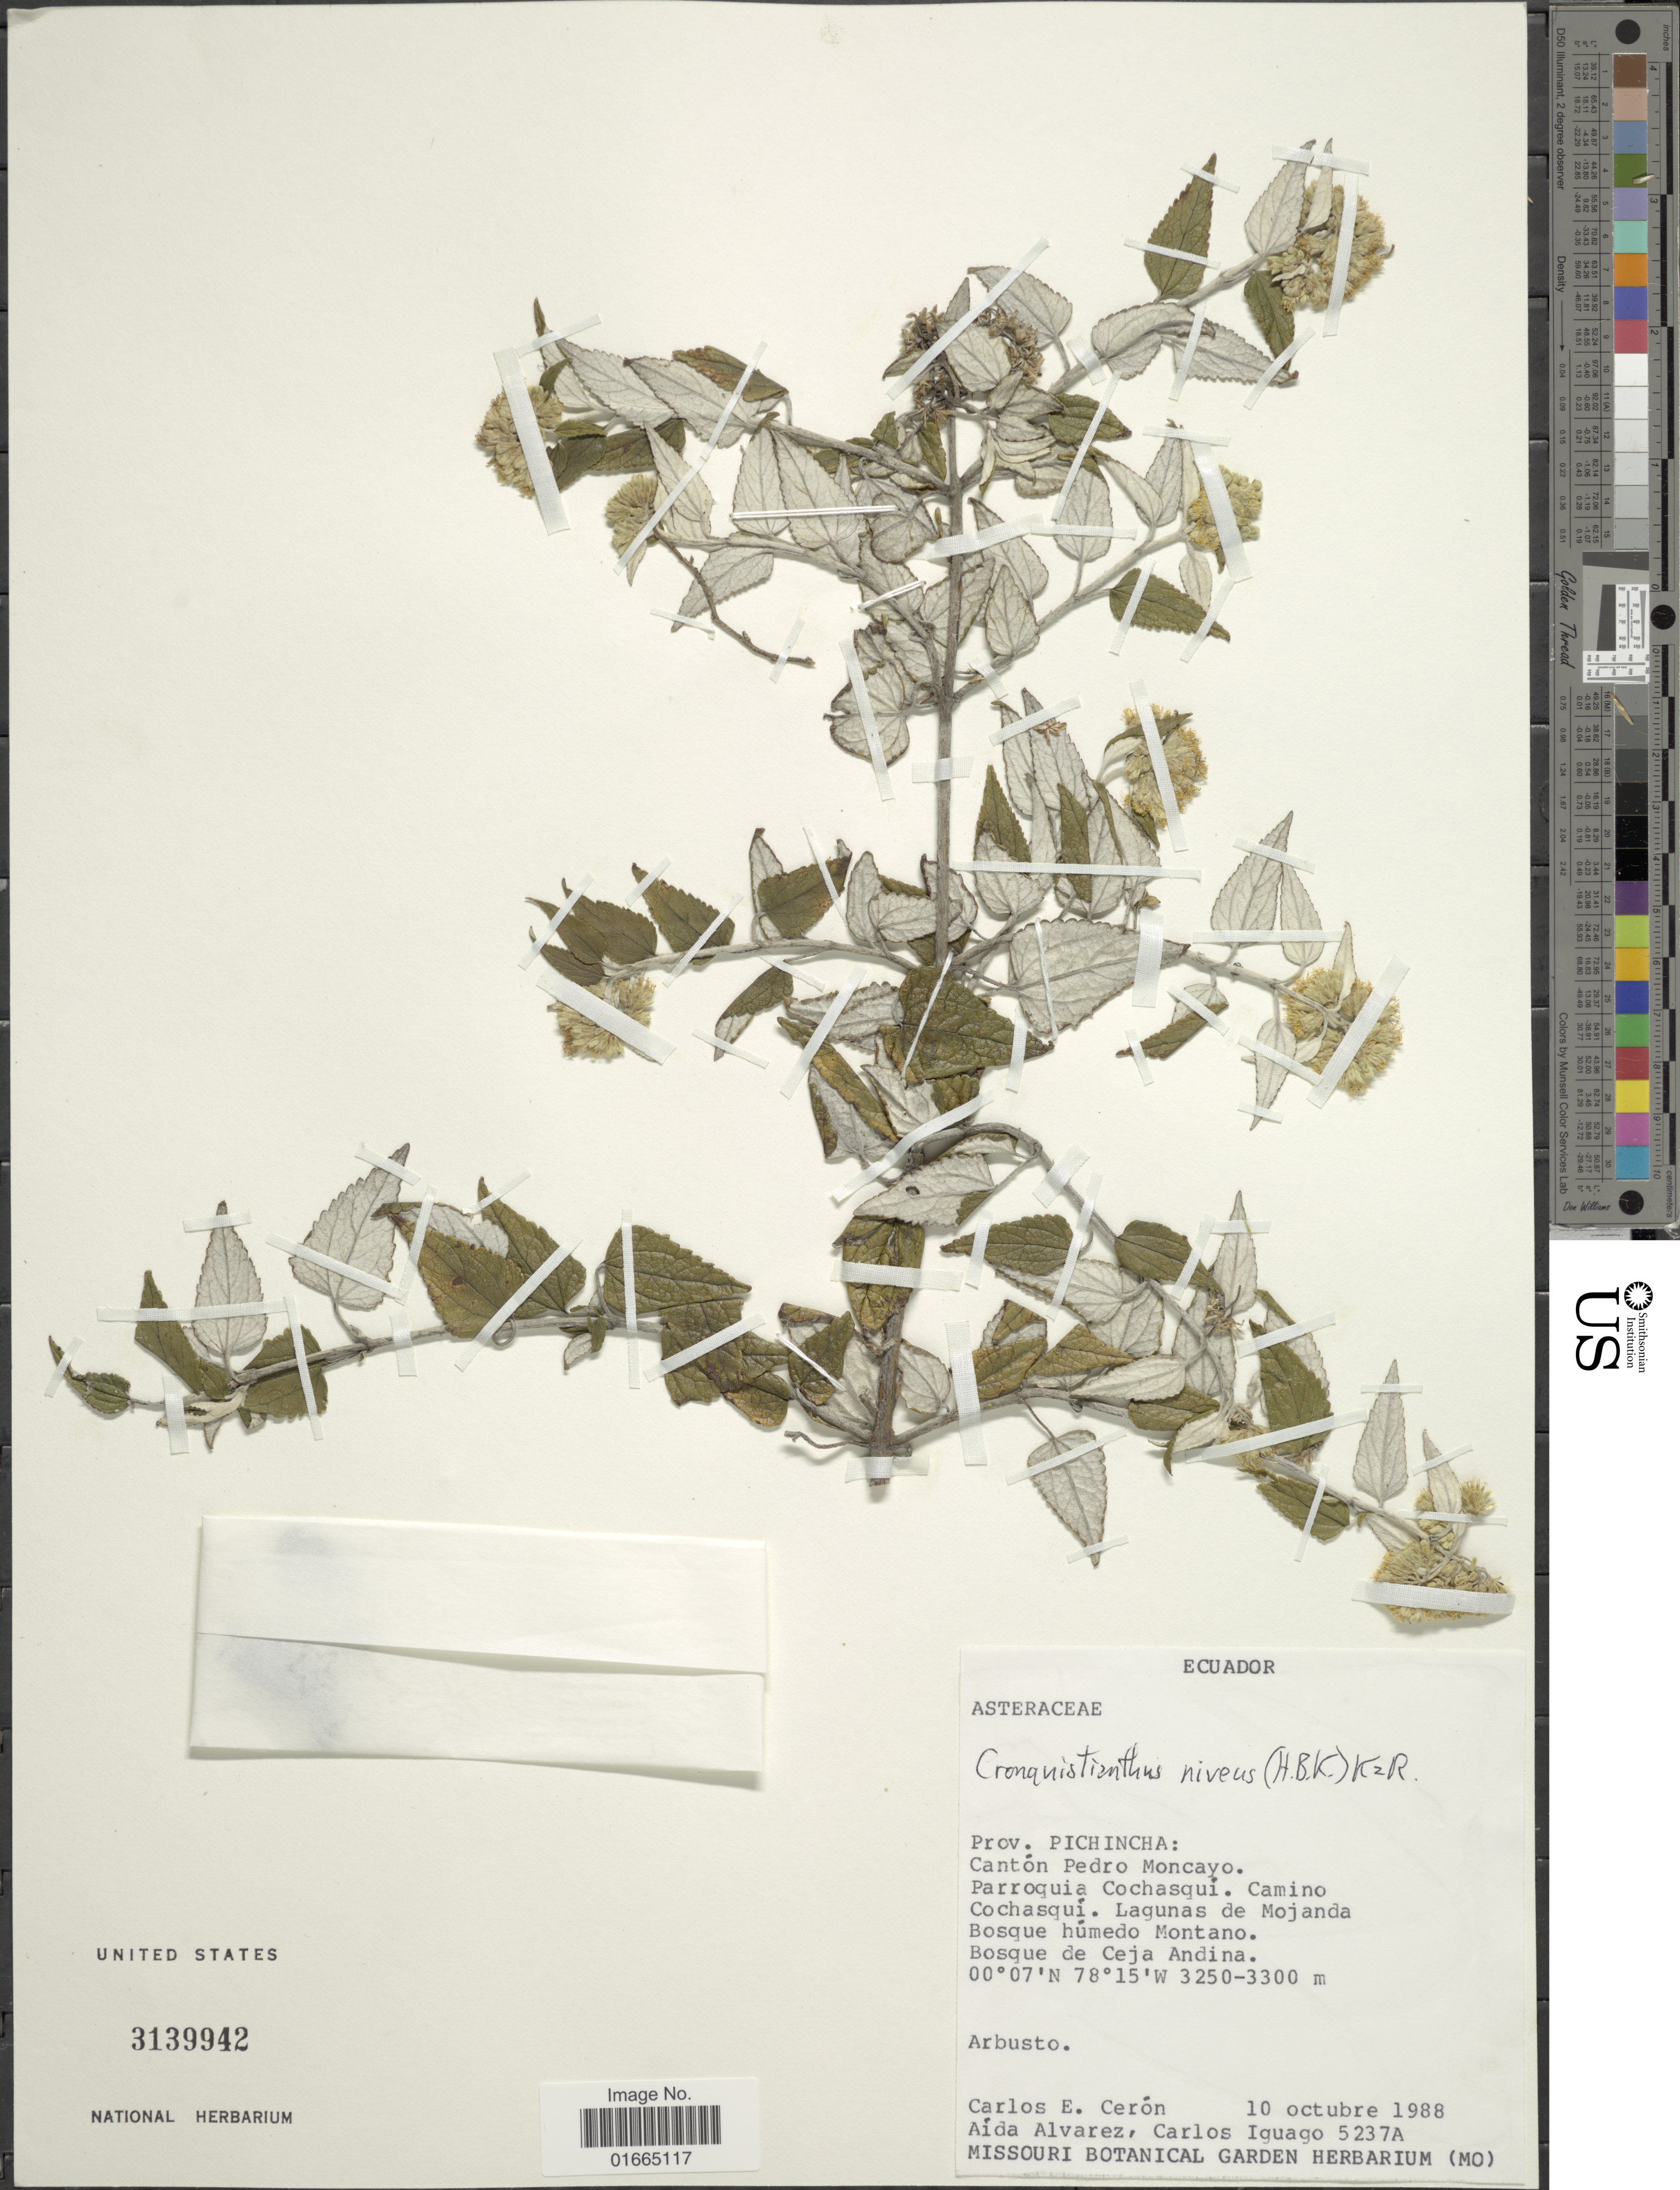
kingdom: Plantae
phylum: Tracheophyta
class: Magnoliopsida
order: Asterales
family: Asteraceae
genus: Cronquistianthus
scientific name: Cronquistianthus niveus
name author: (Kunth) R.M. King & H. Rob.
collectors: C. E. Cerón M., A. Alvarez & C. Iguago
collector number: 5237A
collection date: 1988-10-10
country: Ecuador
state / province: Pichincha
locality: Prov. Pichincha: Cantón Pedro Moncayo. Parroquia Cochasqui. Camino Cochasqui. Lagunas de Mojanda. Bosque humedo Montano. Bosque de Ceja Andina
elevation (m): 3250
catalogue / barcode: US 3139942